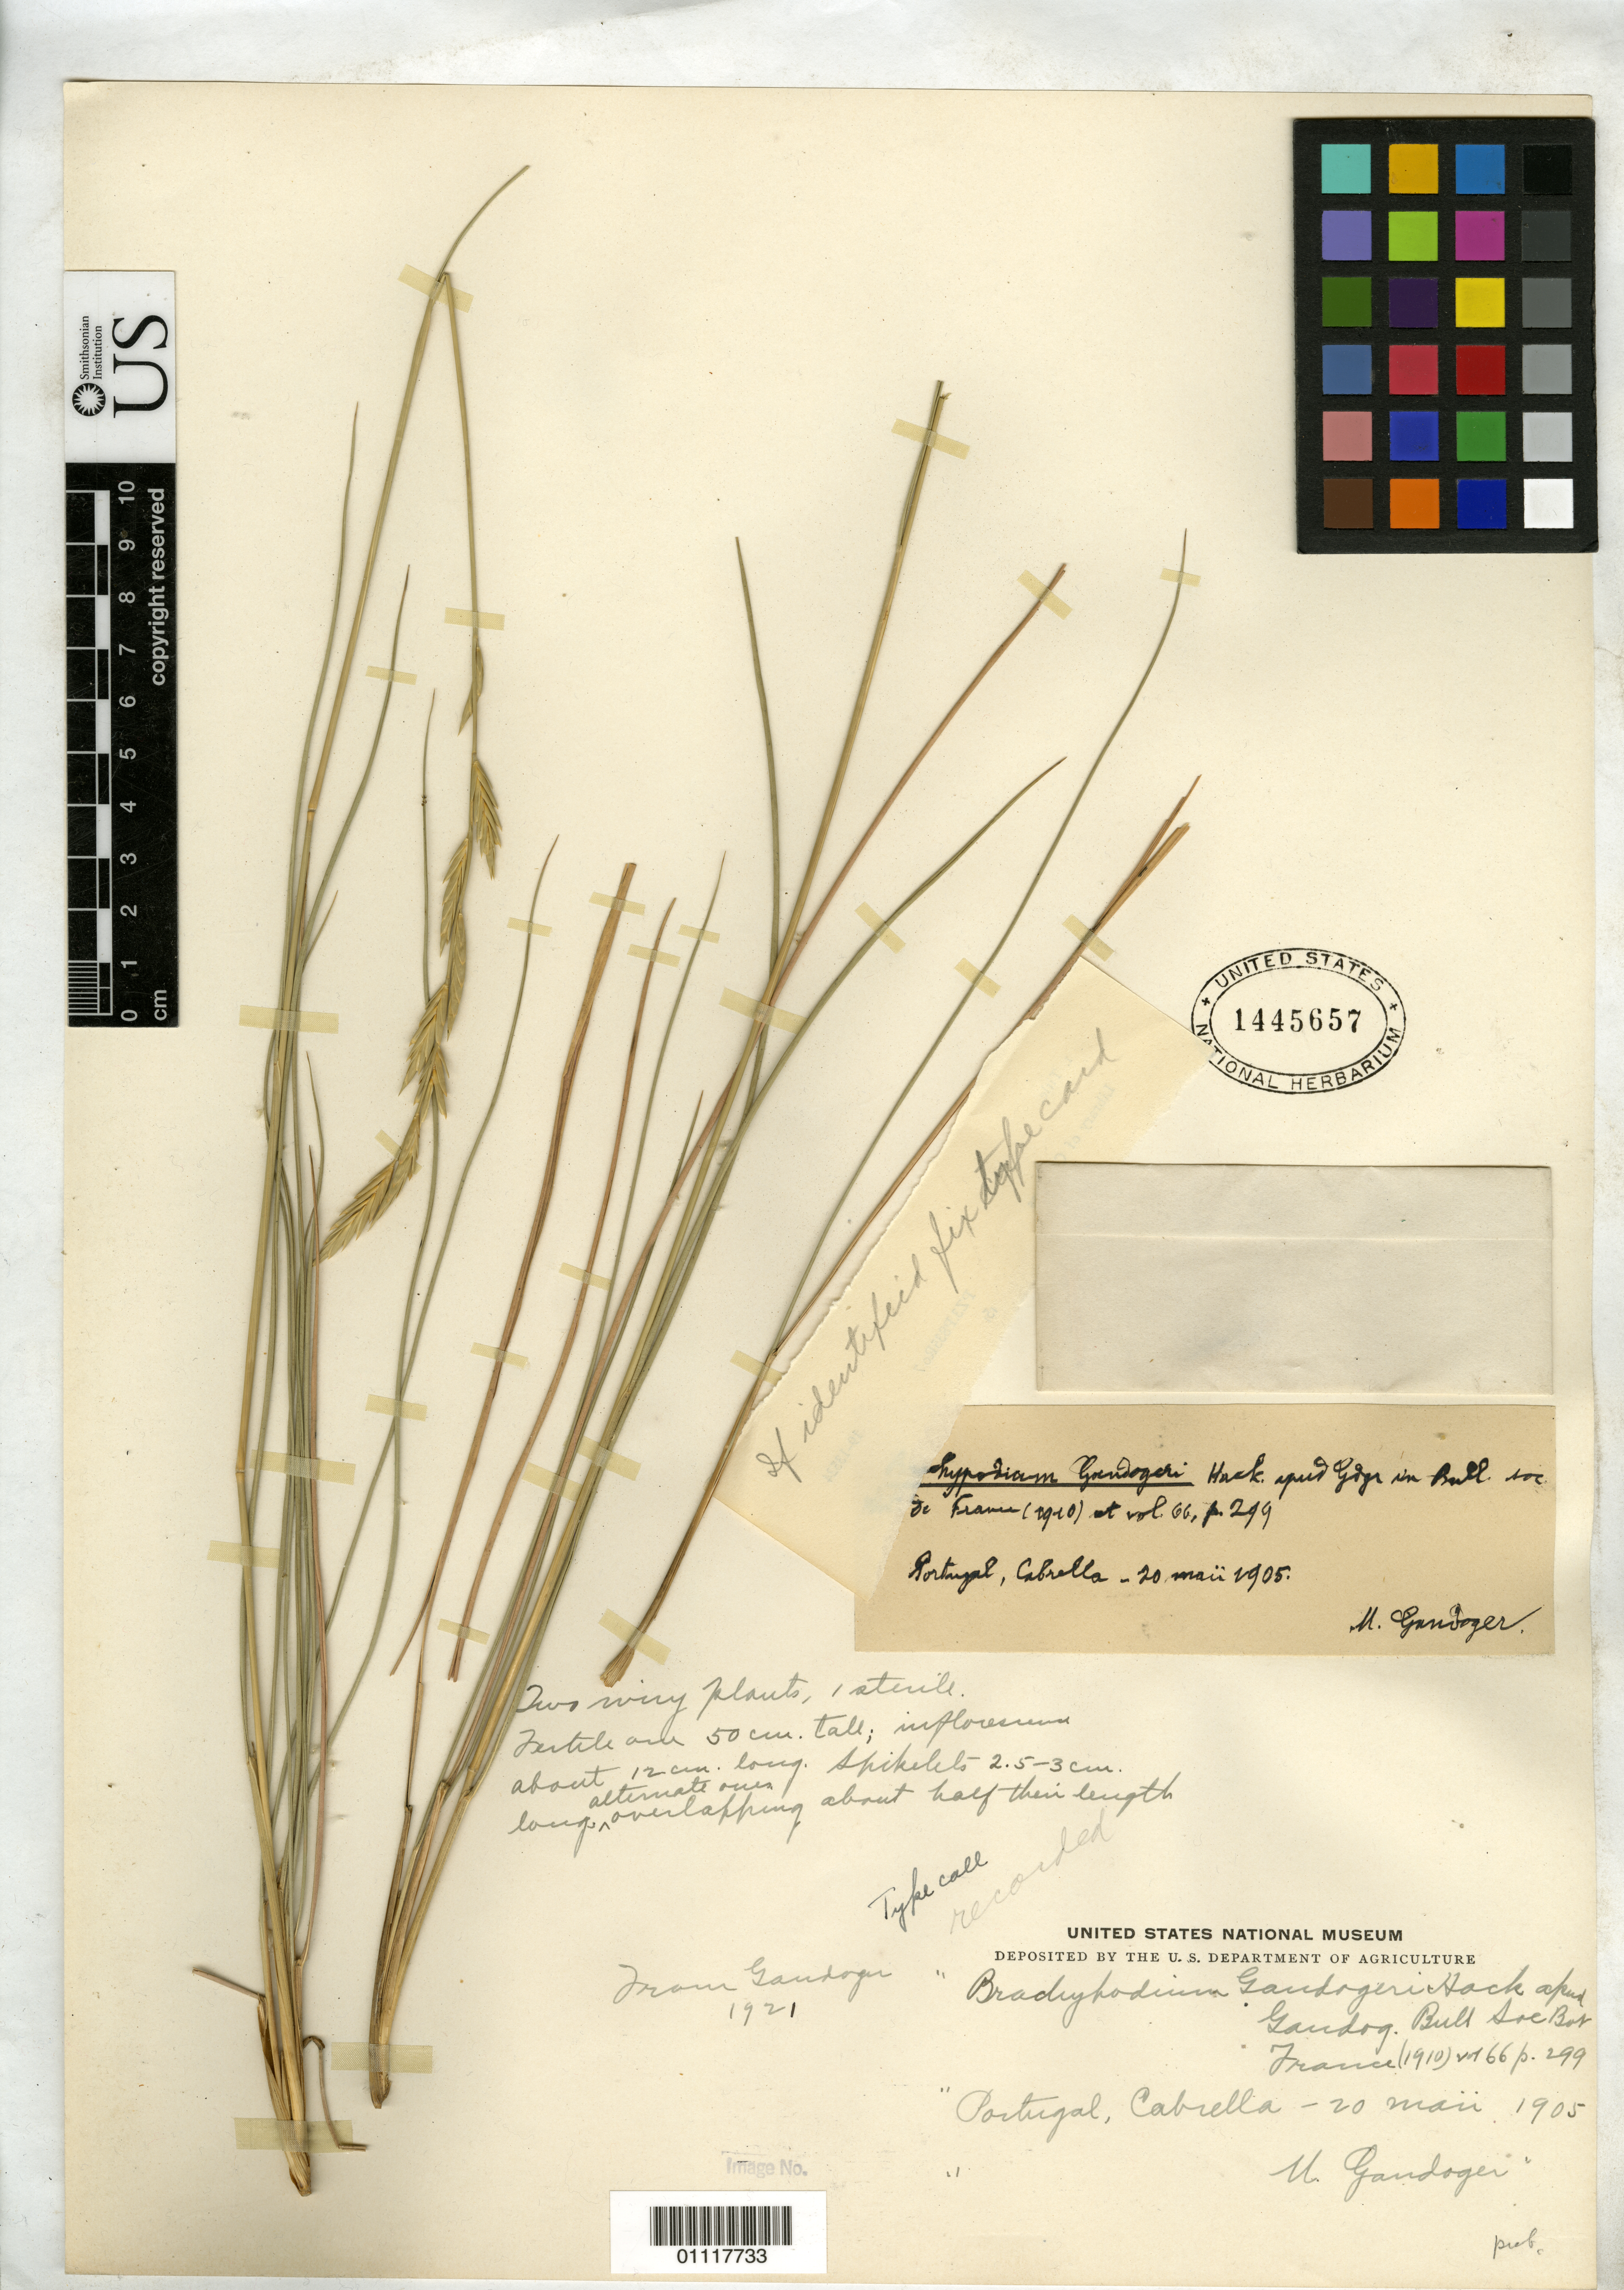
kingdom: Plantae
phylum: Tracheophyta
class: Liliopsida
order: Poales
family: Poaceae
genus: Brachypodium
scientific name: Brachypodium gandogeri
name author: Hack. ex Gand.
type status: Type Collection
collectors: M. Gandoger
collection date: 1905-05-20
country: Portugal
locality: Carbella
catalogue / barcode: US 1445657